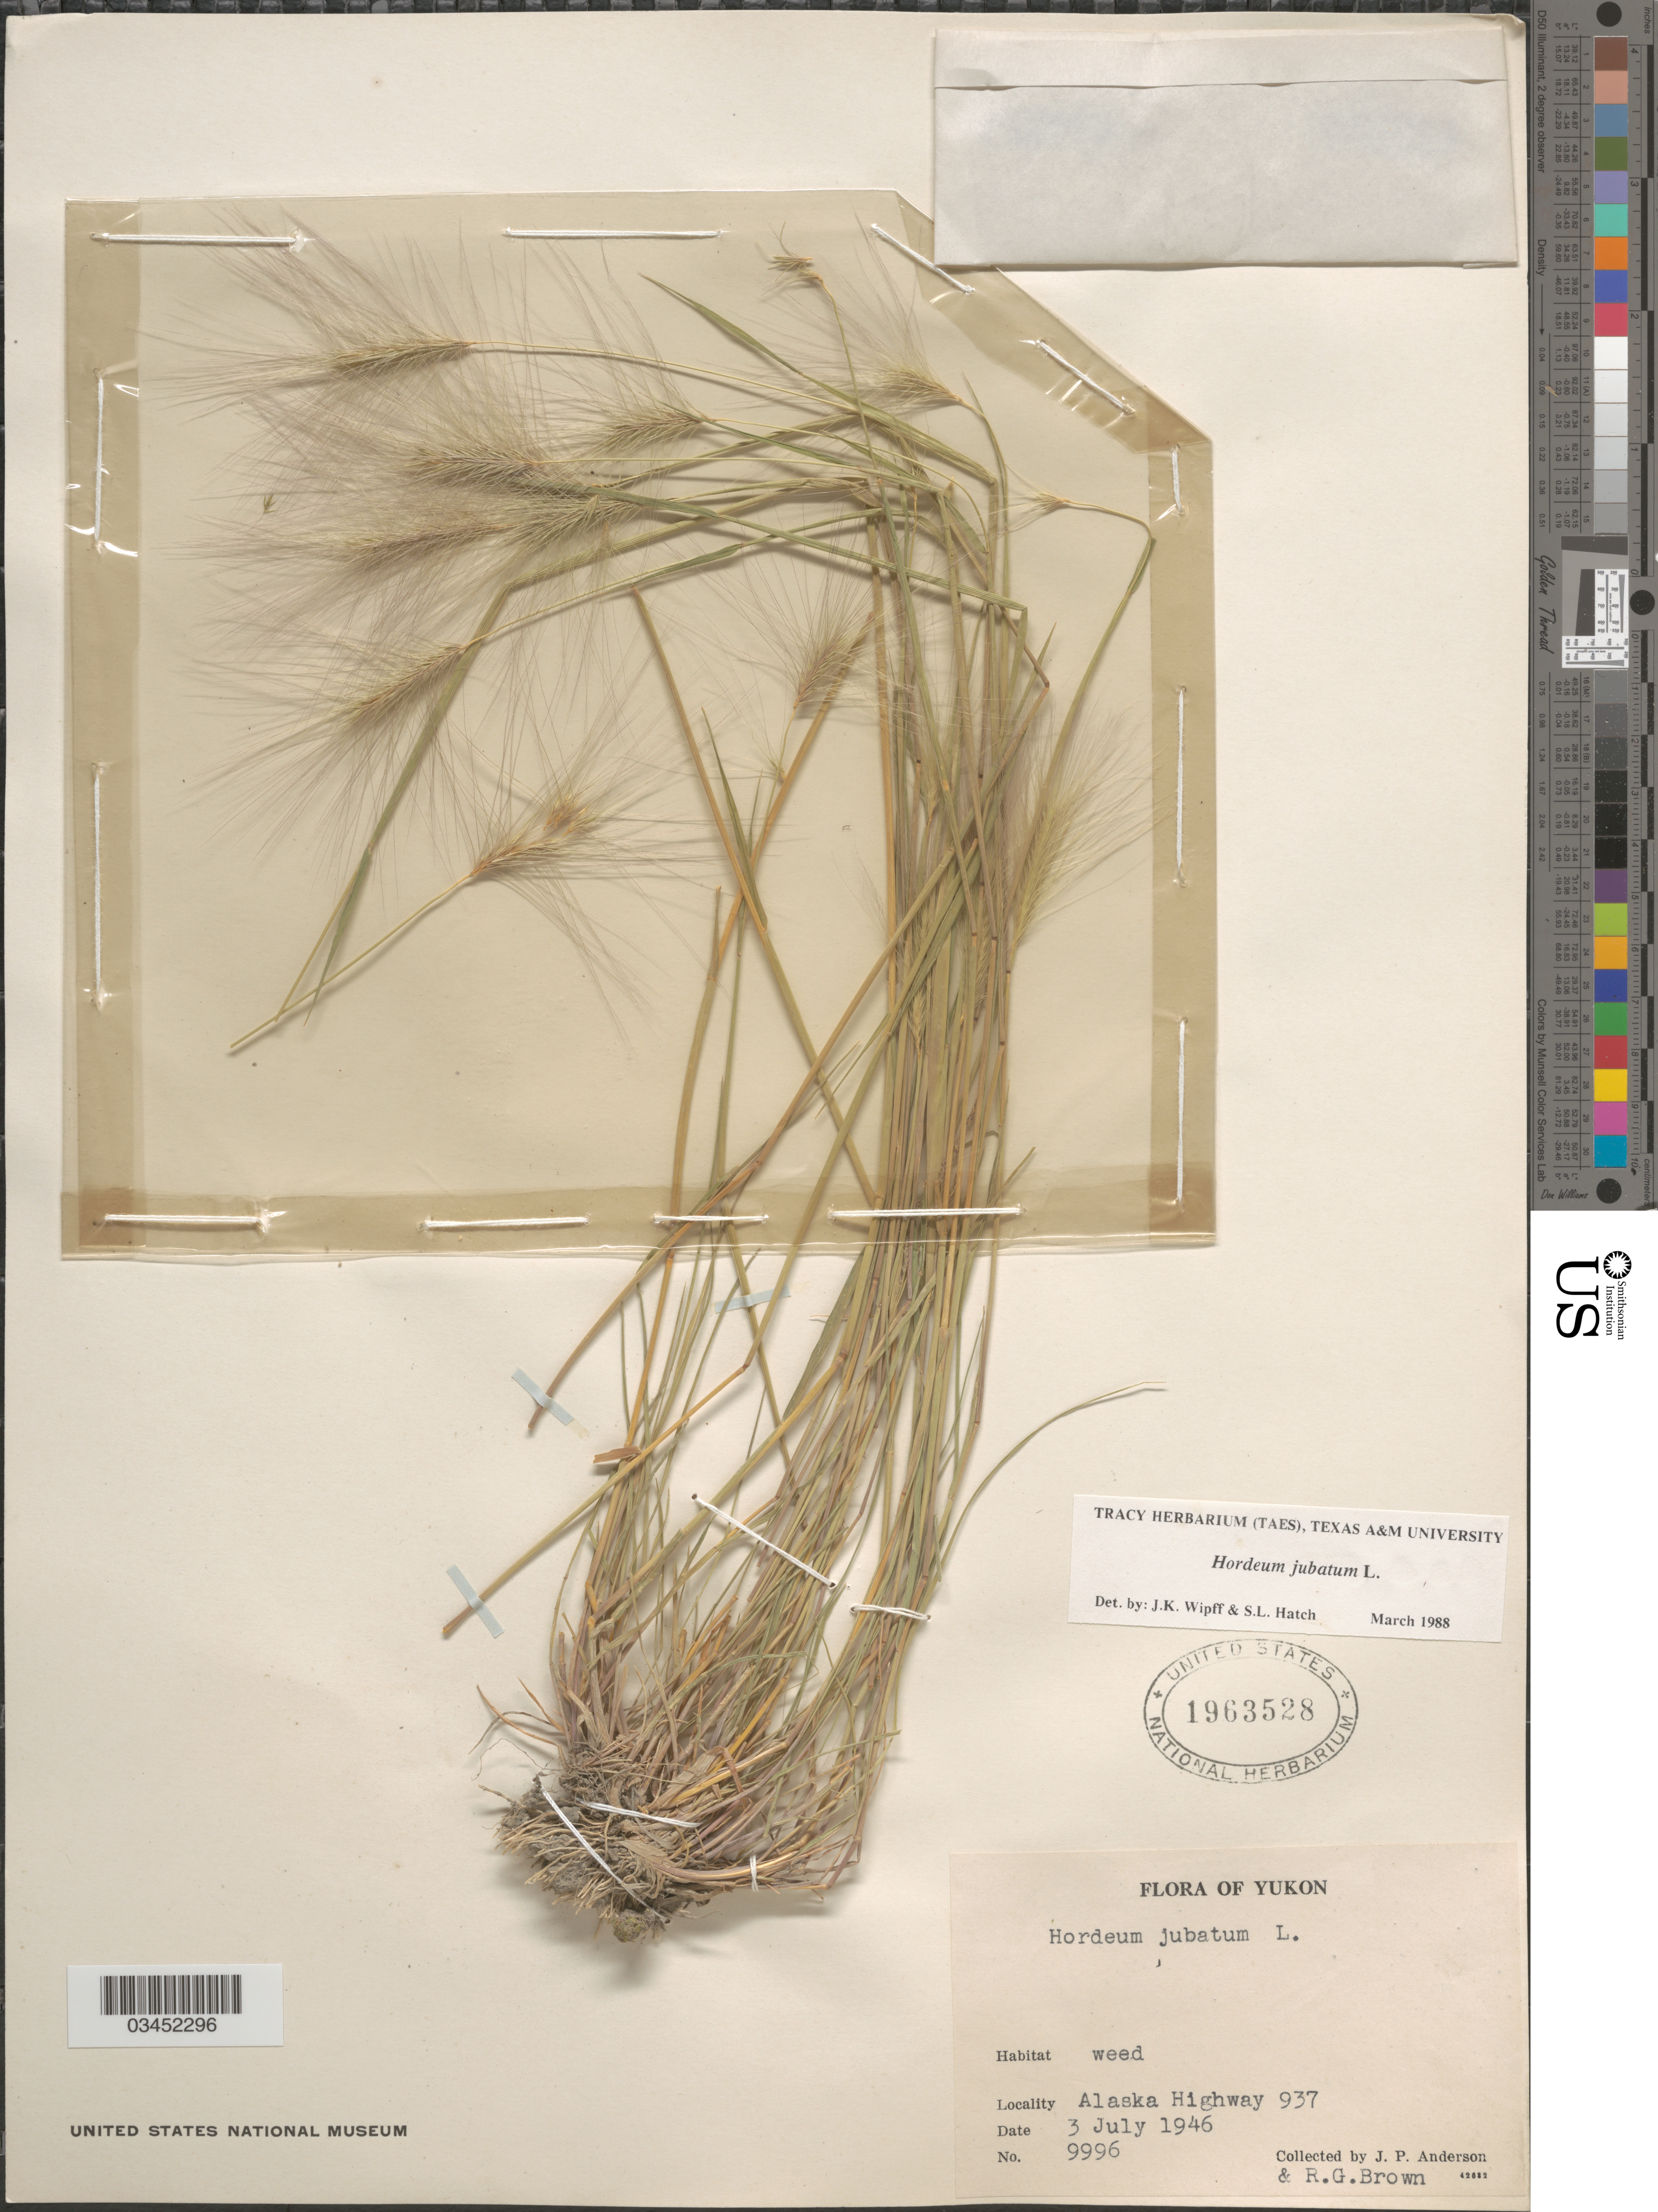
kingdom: Plantae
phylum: Tracheophyta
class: Liliopsida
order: Poales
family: Poaceae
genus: Hordeum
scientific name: Hordeum jubatum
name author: L.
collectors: J. P. Anderson & R. G. Brown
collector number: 9996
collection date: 1946-07-03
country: Canada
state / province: Yukon Territory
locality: Yukon. Alaska Highway 937.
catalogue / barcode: US 1963528